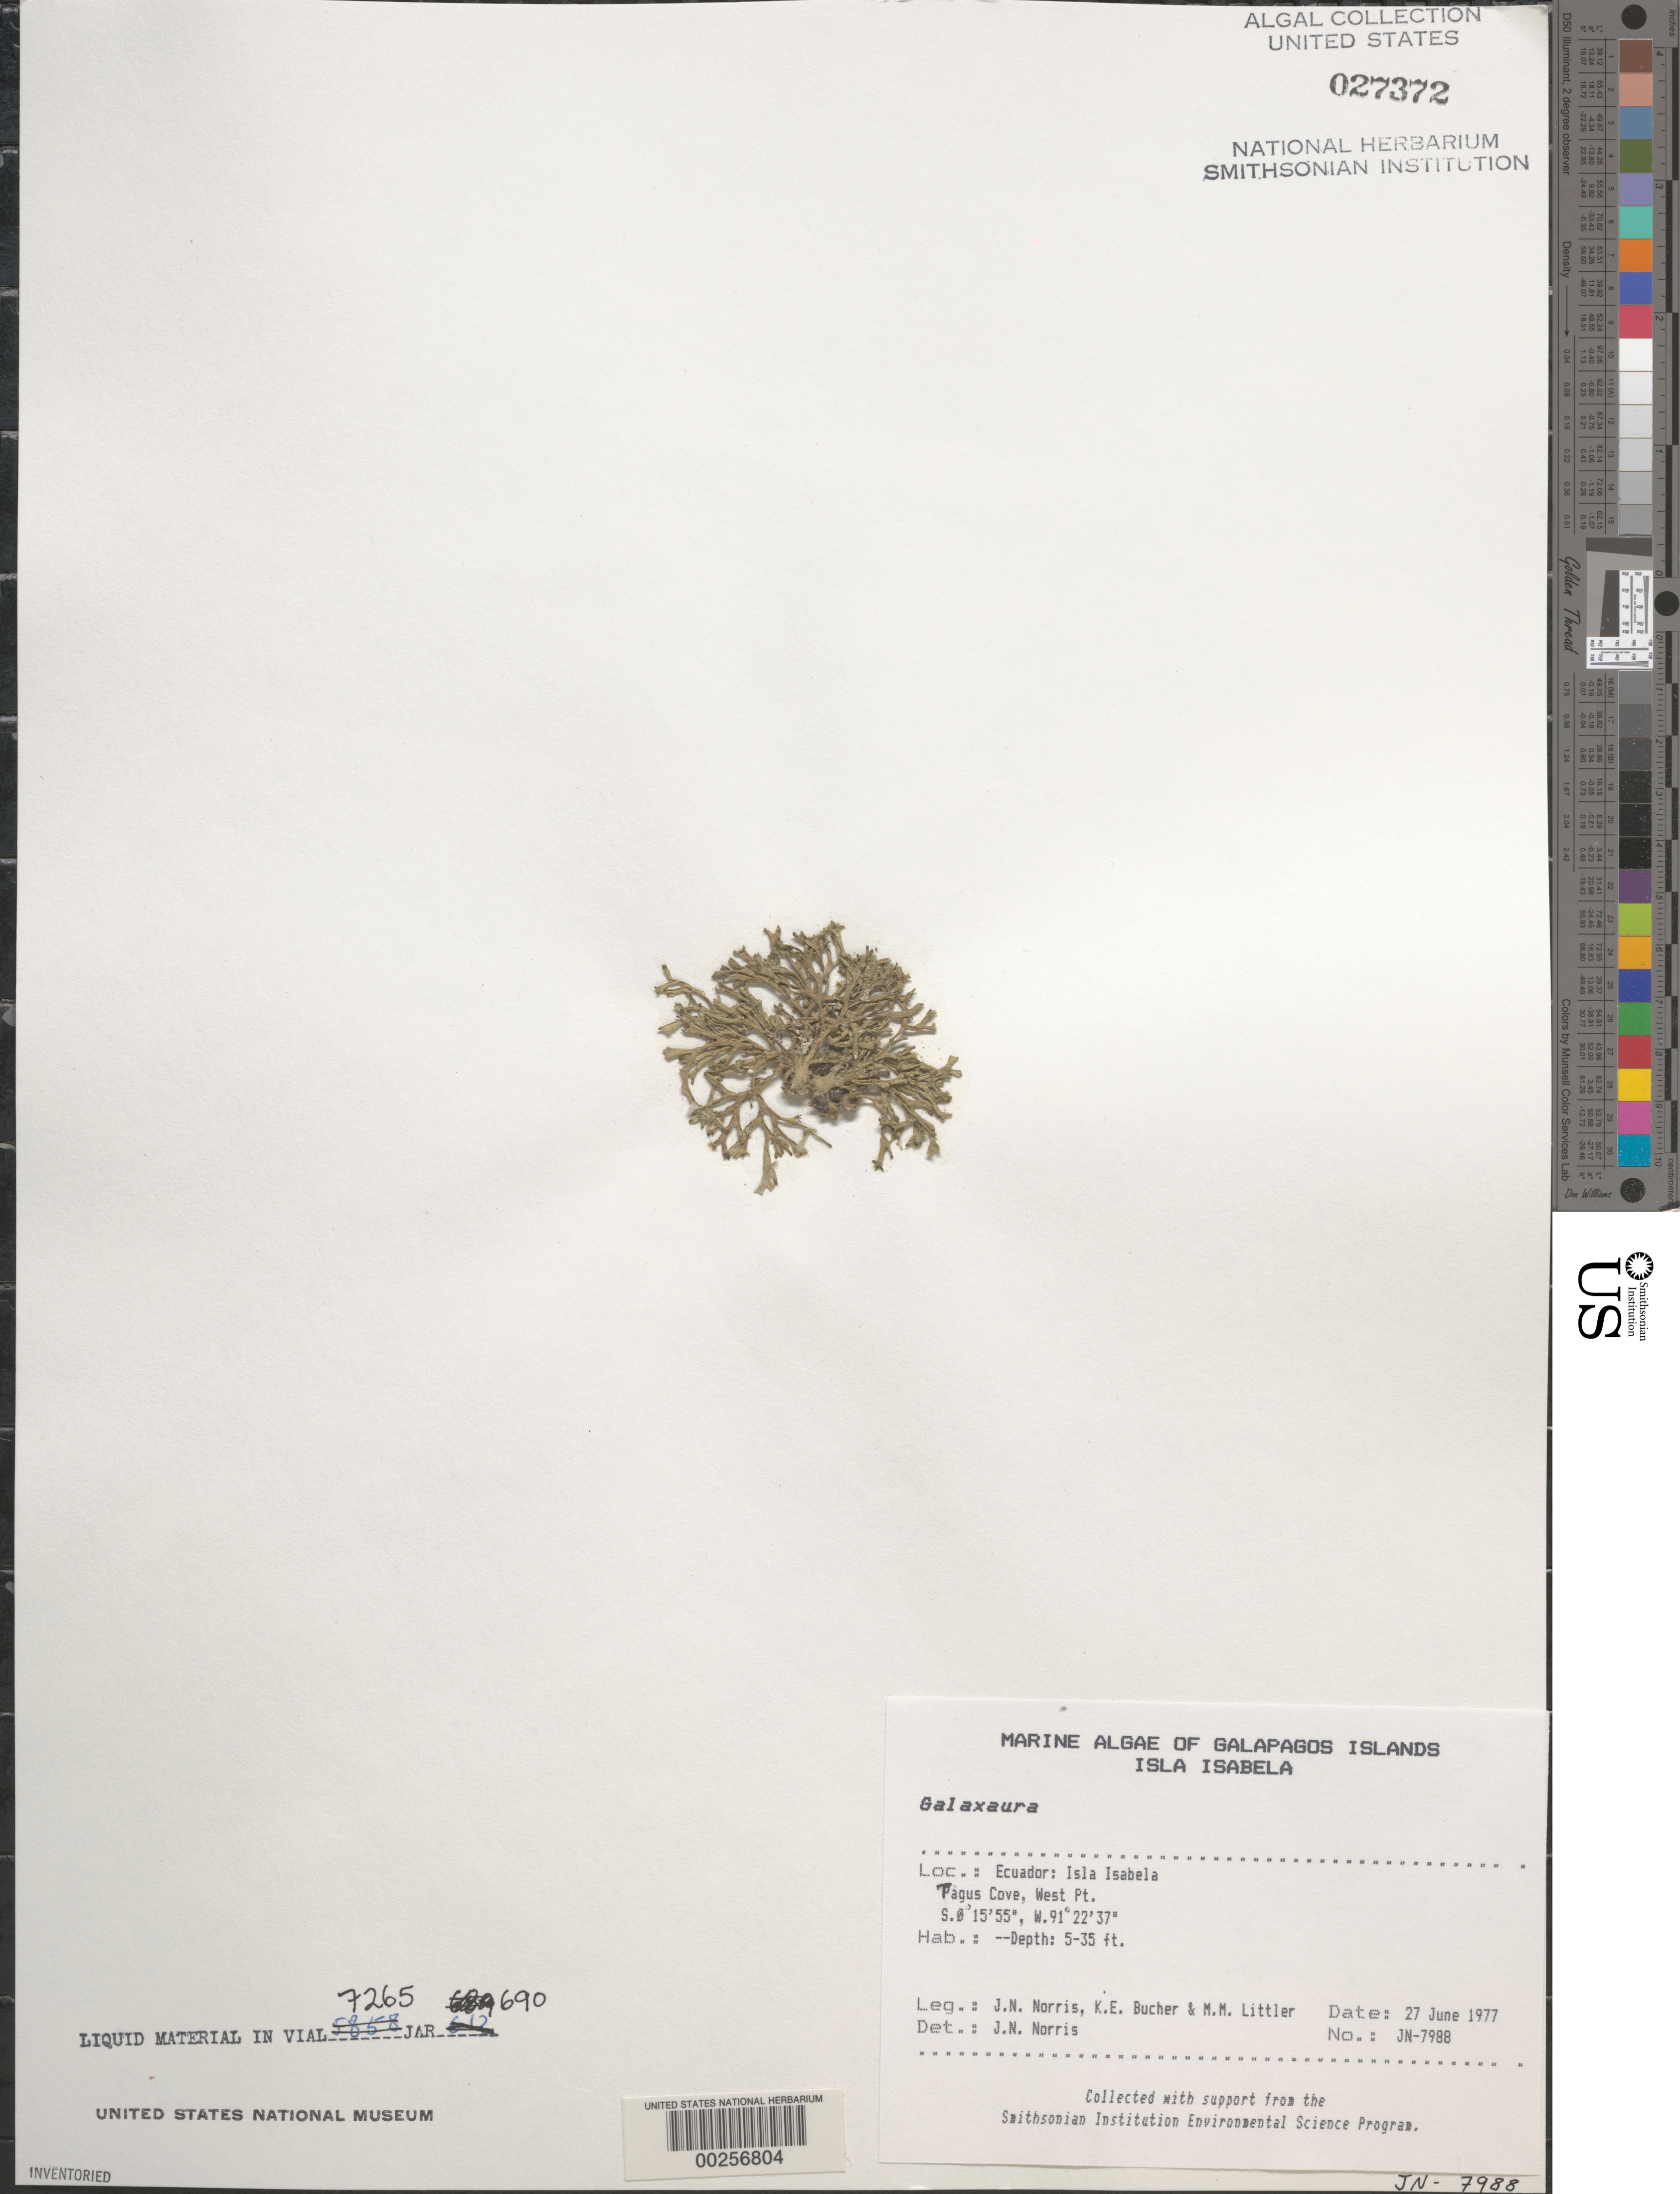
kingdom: Plantae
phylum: Rhodophyta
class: Florideophyceae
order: Nemaliales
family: Galaxauraceae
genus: Galaxaura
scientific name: Galaxaura sp.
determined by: Norris, James N.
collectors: J. N. Norris, K. E. Bucher & M. M. Littler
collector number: JN-7988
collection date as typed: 27 Jun 1977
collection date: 1977-06-27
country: Ecuador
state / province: Colón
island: Isabela [Albemarle]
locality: Tagus Cove, West Point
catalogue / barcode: US 27372